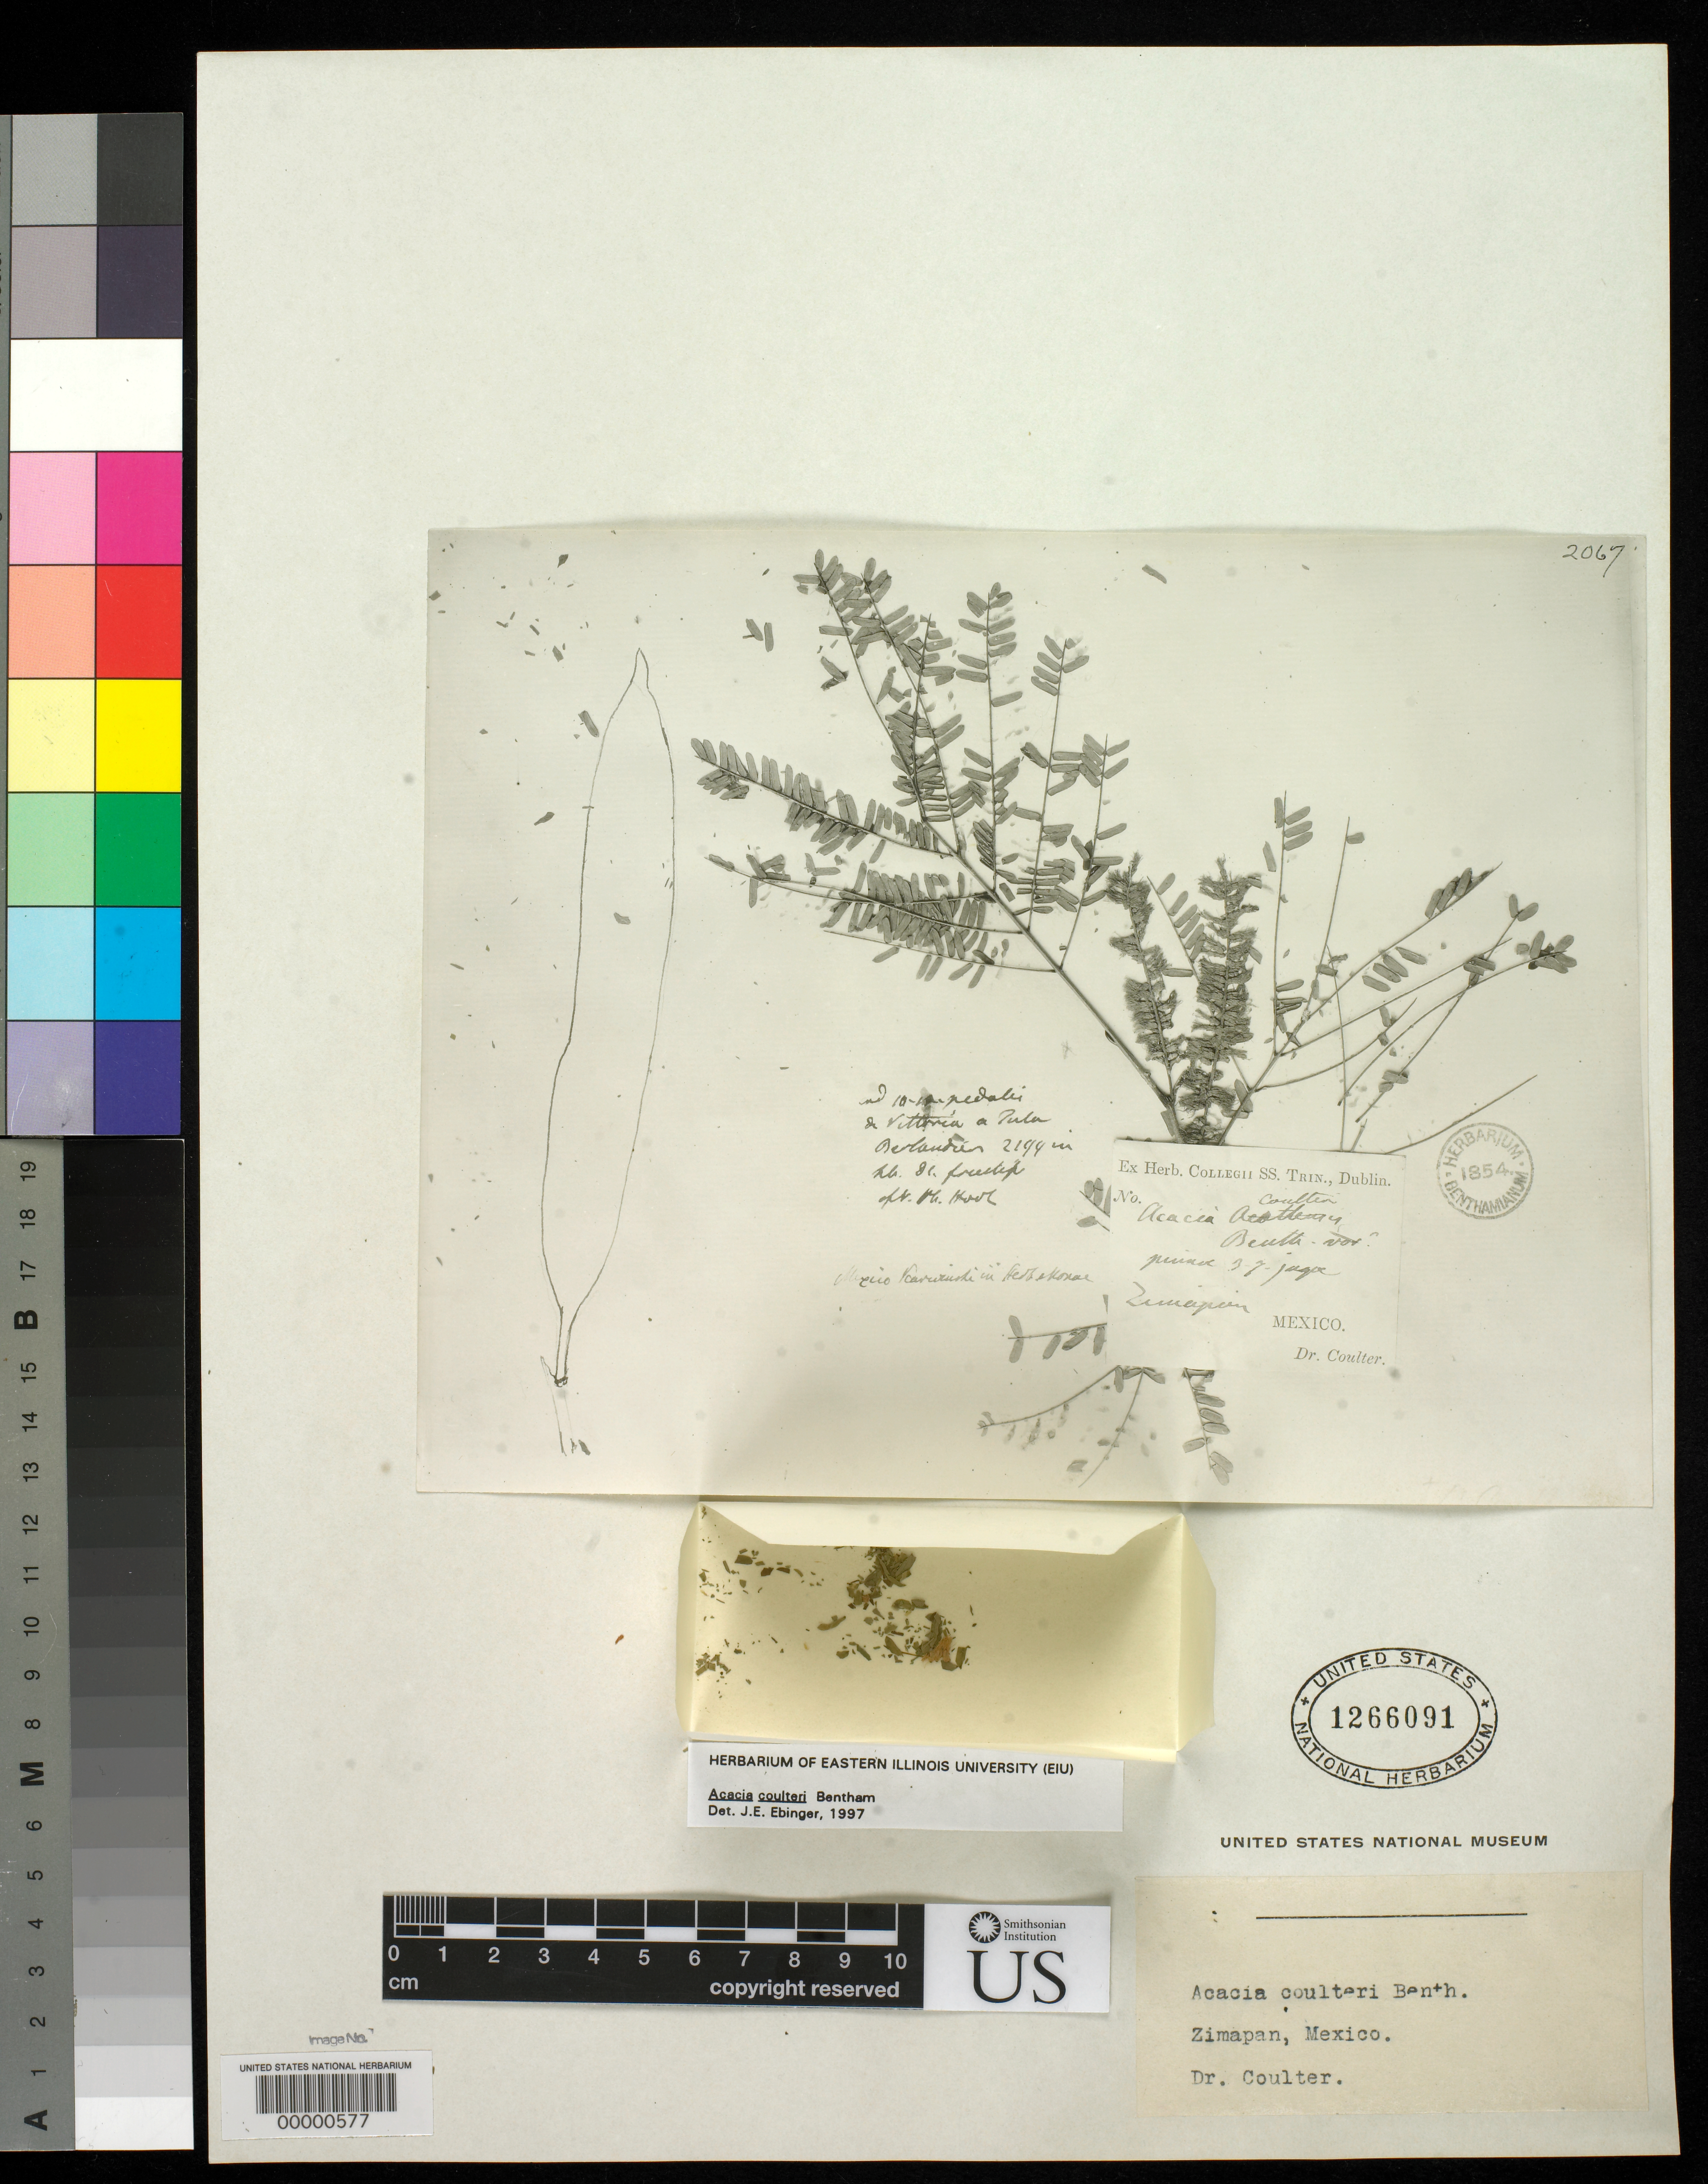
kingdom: Plantae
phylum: Tracheophyta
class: Magnoliopsida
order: Fabales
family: Fabaceae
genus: Acacia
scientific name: Acacia coulteri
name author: Benth. in A. Gray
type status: Type Collection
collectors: J. M. Coulter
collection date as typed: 1849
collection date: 1849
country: Mexico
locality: E of Monserrat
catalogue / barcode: US 1266091